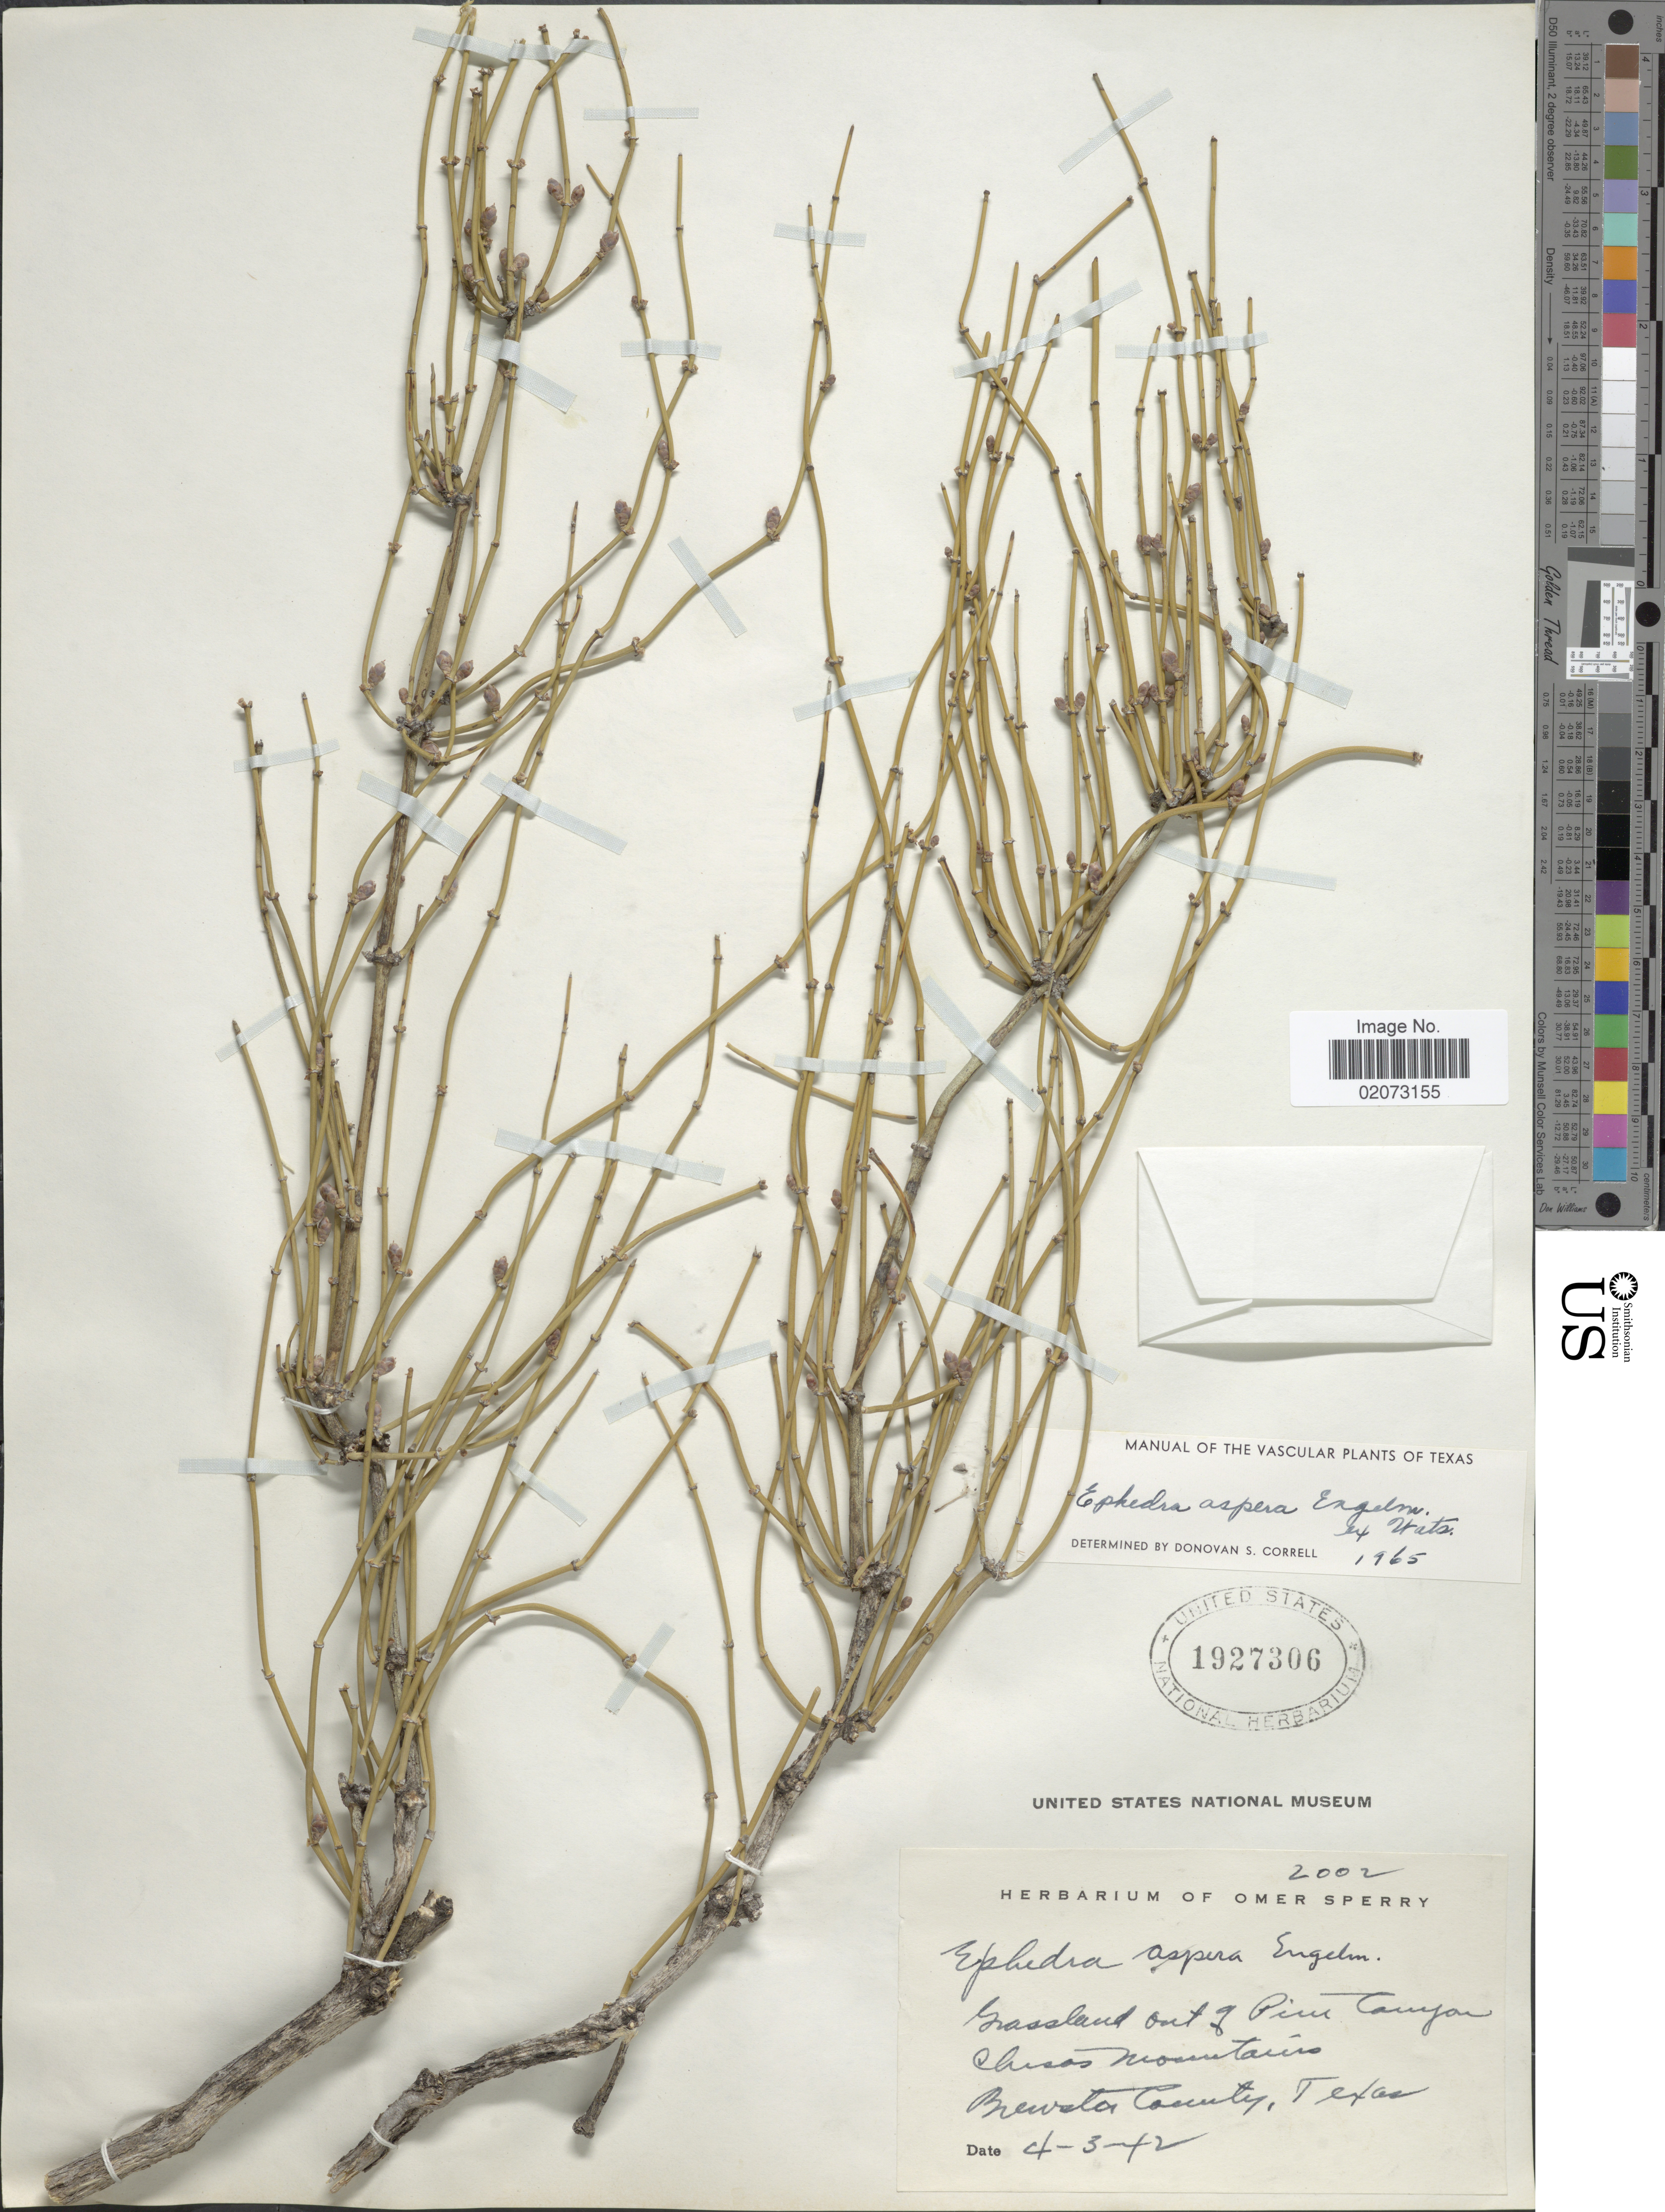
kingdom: Plantae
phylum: Tracheophyta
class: Gnetopsida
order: Ephedrales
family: Ephedraceae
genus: Ephedra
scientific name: Ephedra aspera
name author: Engelm. ex S. Watson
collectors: ex. herb. Omer E. Sperry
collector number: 2002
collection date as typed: Transcribed d/m/y: 3/4/42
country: United States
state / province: Texas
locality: Pine Canyon. Chisos Mountains. Brewster Canyon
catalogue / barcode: US 1927306